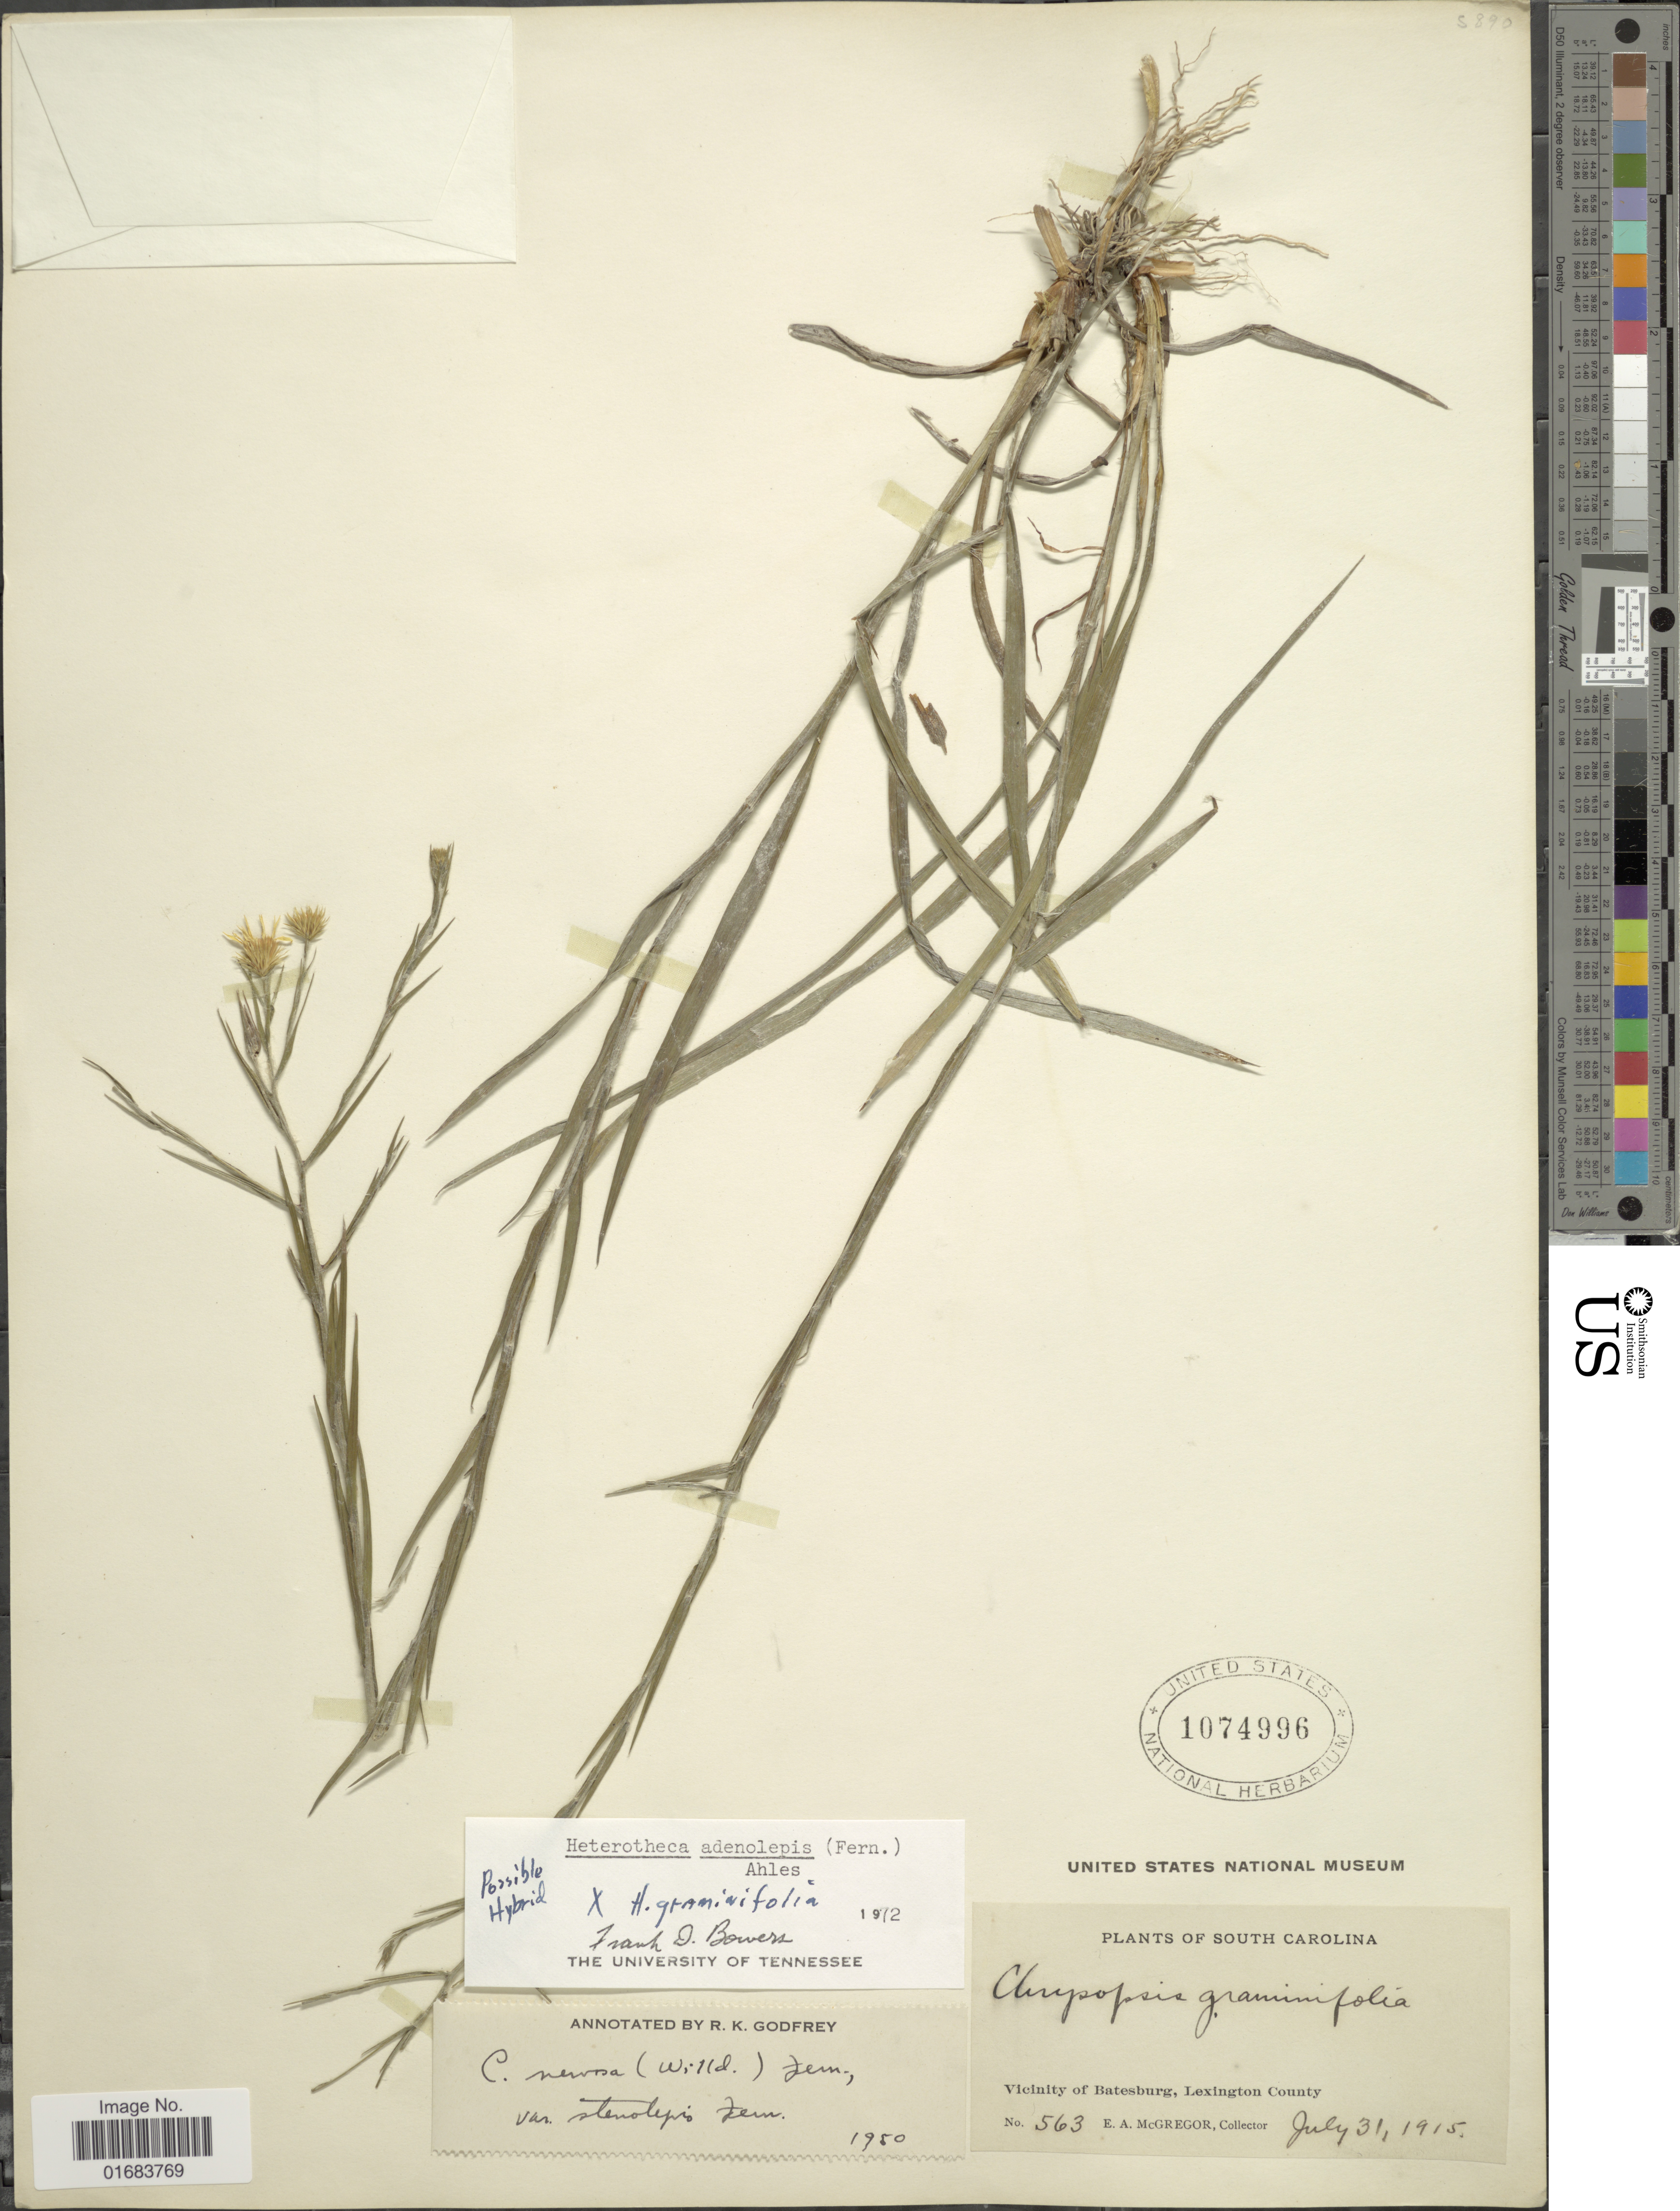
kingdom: Plantae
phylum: Tracheophyta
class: Magnoliopsida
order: Asterales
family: Asteraceae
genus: Pityopsis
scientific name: Pityopsis adenolepis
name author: (Fernald) Semple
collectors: E. A. McGregor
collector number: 563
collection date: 1915-07-31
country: United States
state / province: South Carolina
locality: Vicinity of Batesburg, Lexington County.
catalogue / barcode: US 1074996